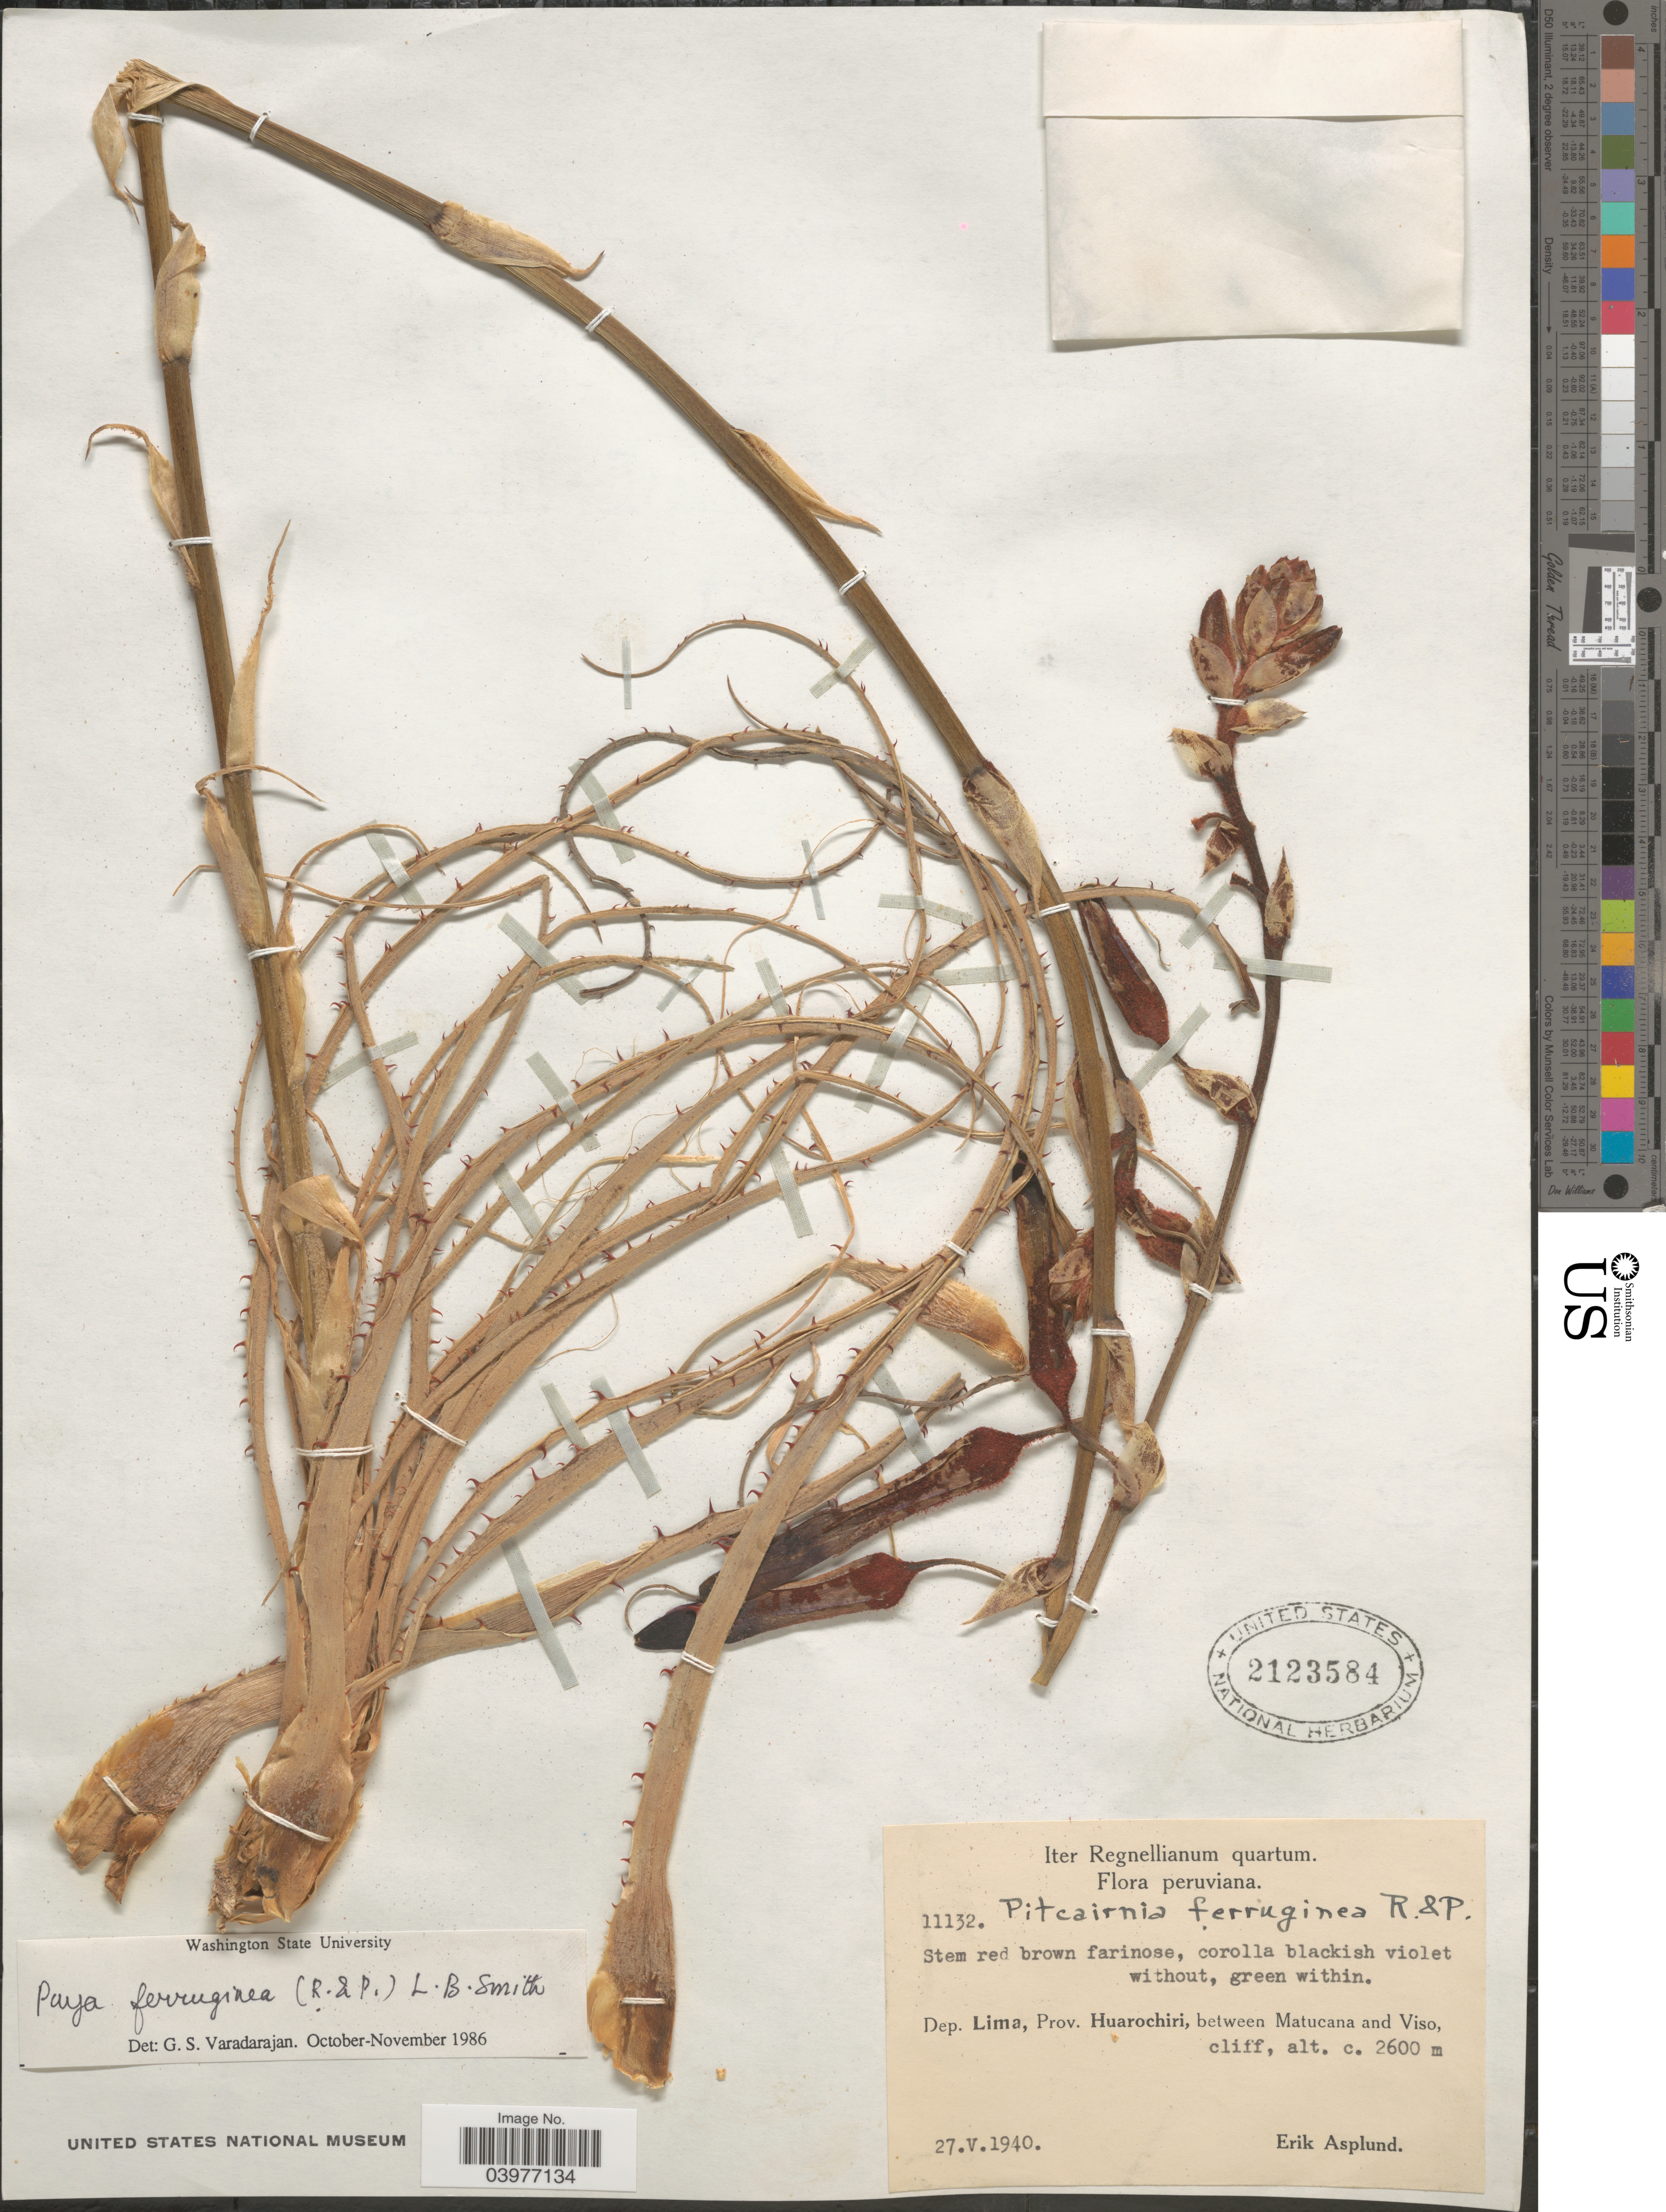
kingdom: Plantae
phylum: Tracheophyta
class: Liliopsida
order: Poales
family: Bromeliaceae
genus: Puya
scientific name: Puya ferruginea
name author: (Ruiz & Pav.) L.B. Sm.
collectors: E. Asplund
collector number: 11132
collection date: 1940-05-27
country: Peru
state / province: Lima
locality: Dep. Lima, Prov. Huarochiri, between Matucana and Viso.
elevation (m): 2600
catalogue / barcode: US 2123584